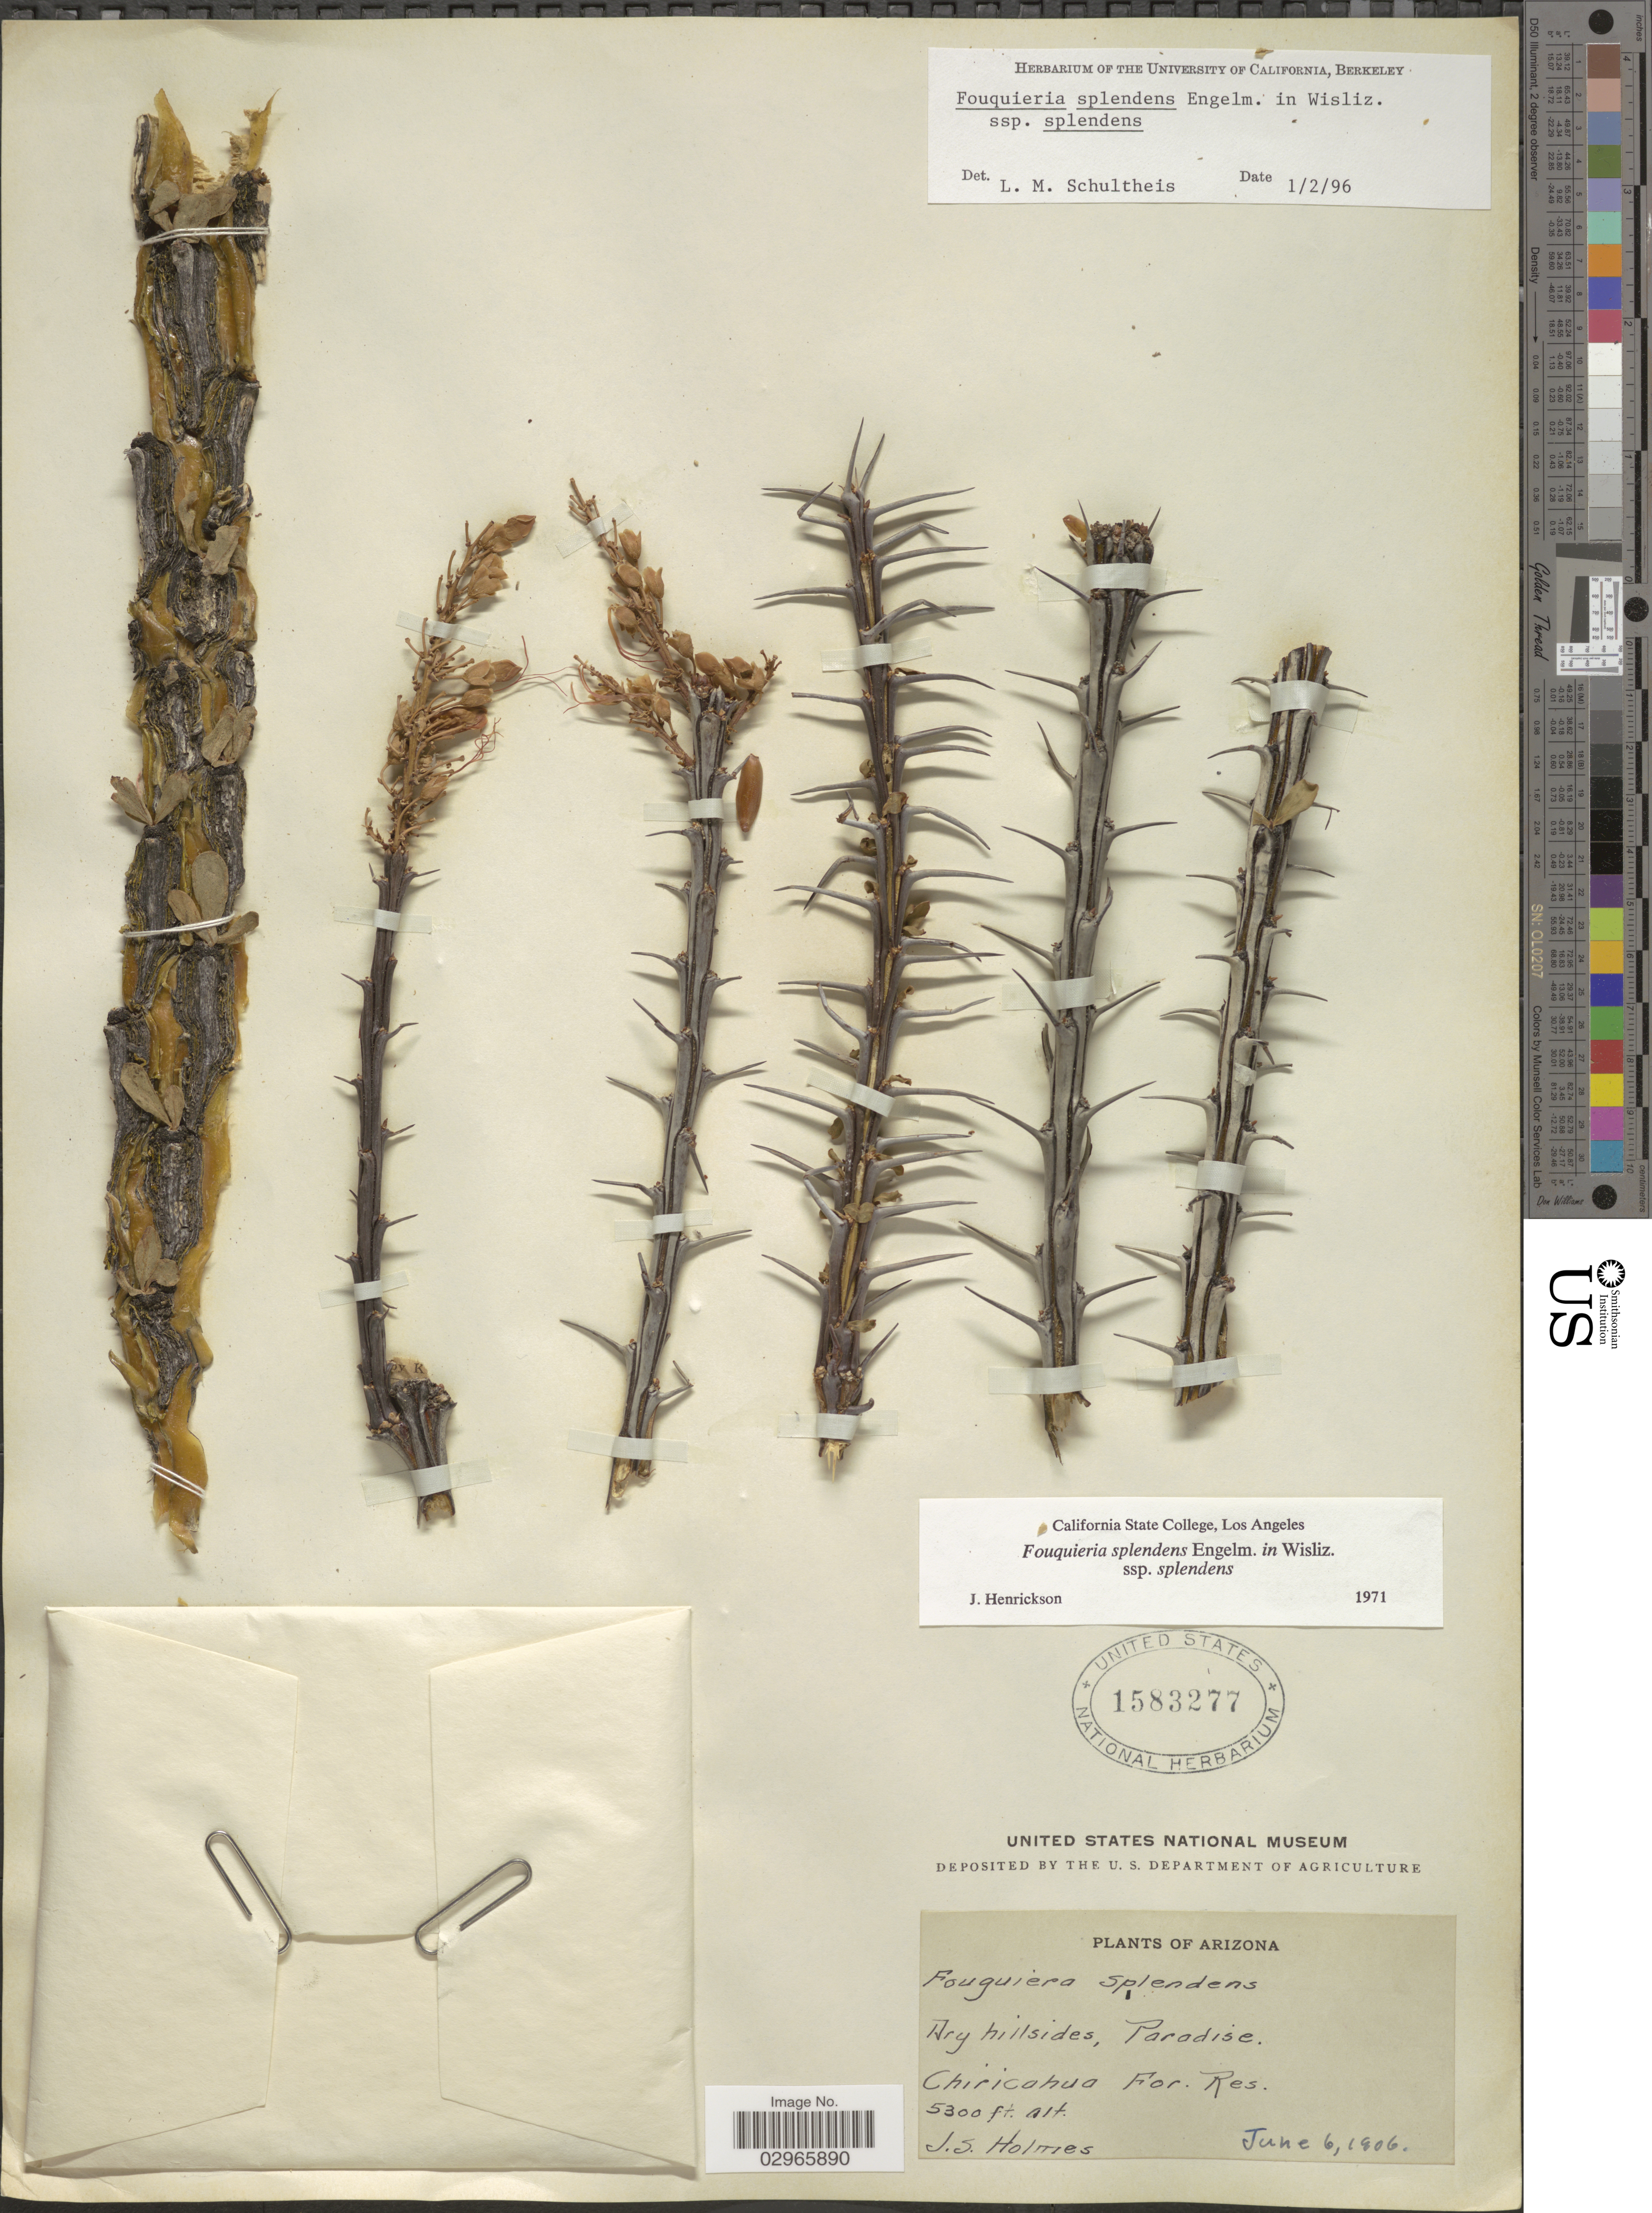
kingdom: Plantae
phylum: Tracheophyta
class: Magnoliopsida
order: Ericales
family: Fouquieriaceae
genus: Fouquieria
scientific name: Fouquieria splendens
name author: Engelm.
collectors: J. Holmes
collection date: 1906-06-06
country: United States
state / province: Arizona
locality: Paradise. Chiricahua For. Res.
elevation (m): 1615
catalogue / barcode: US 1583277